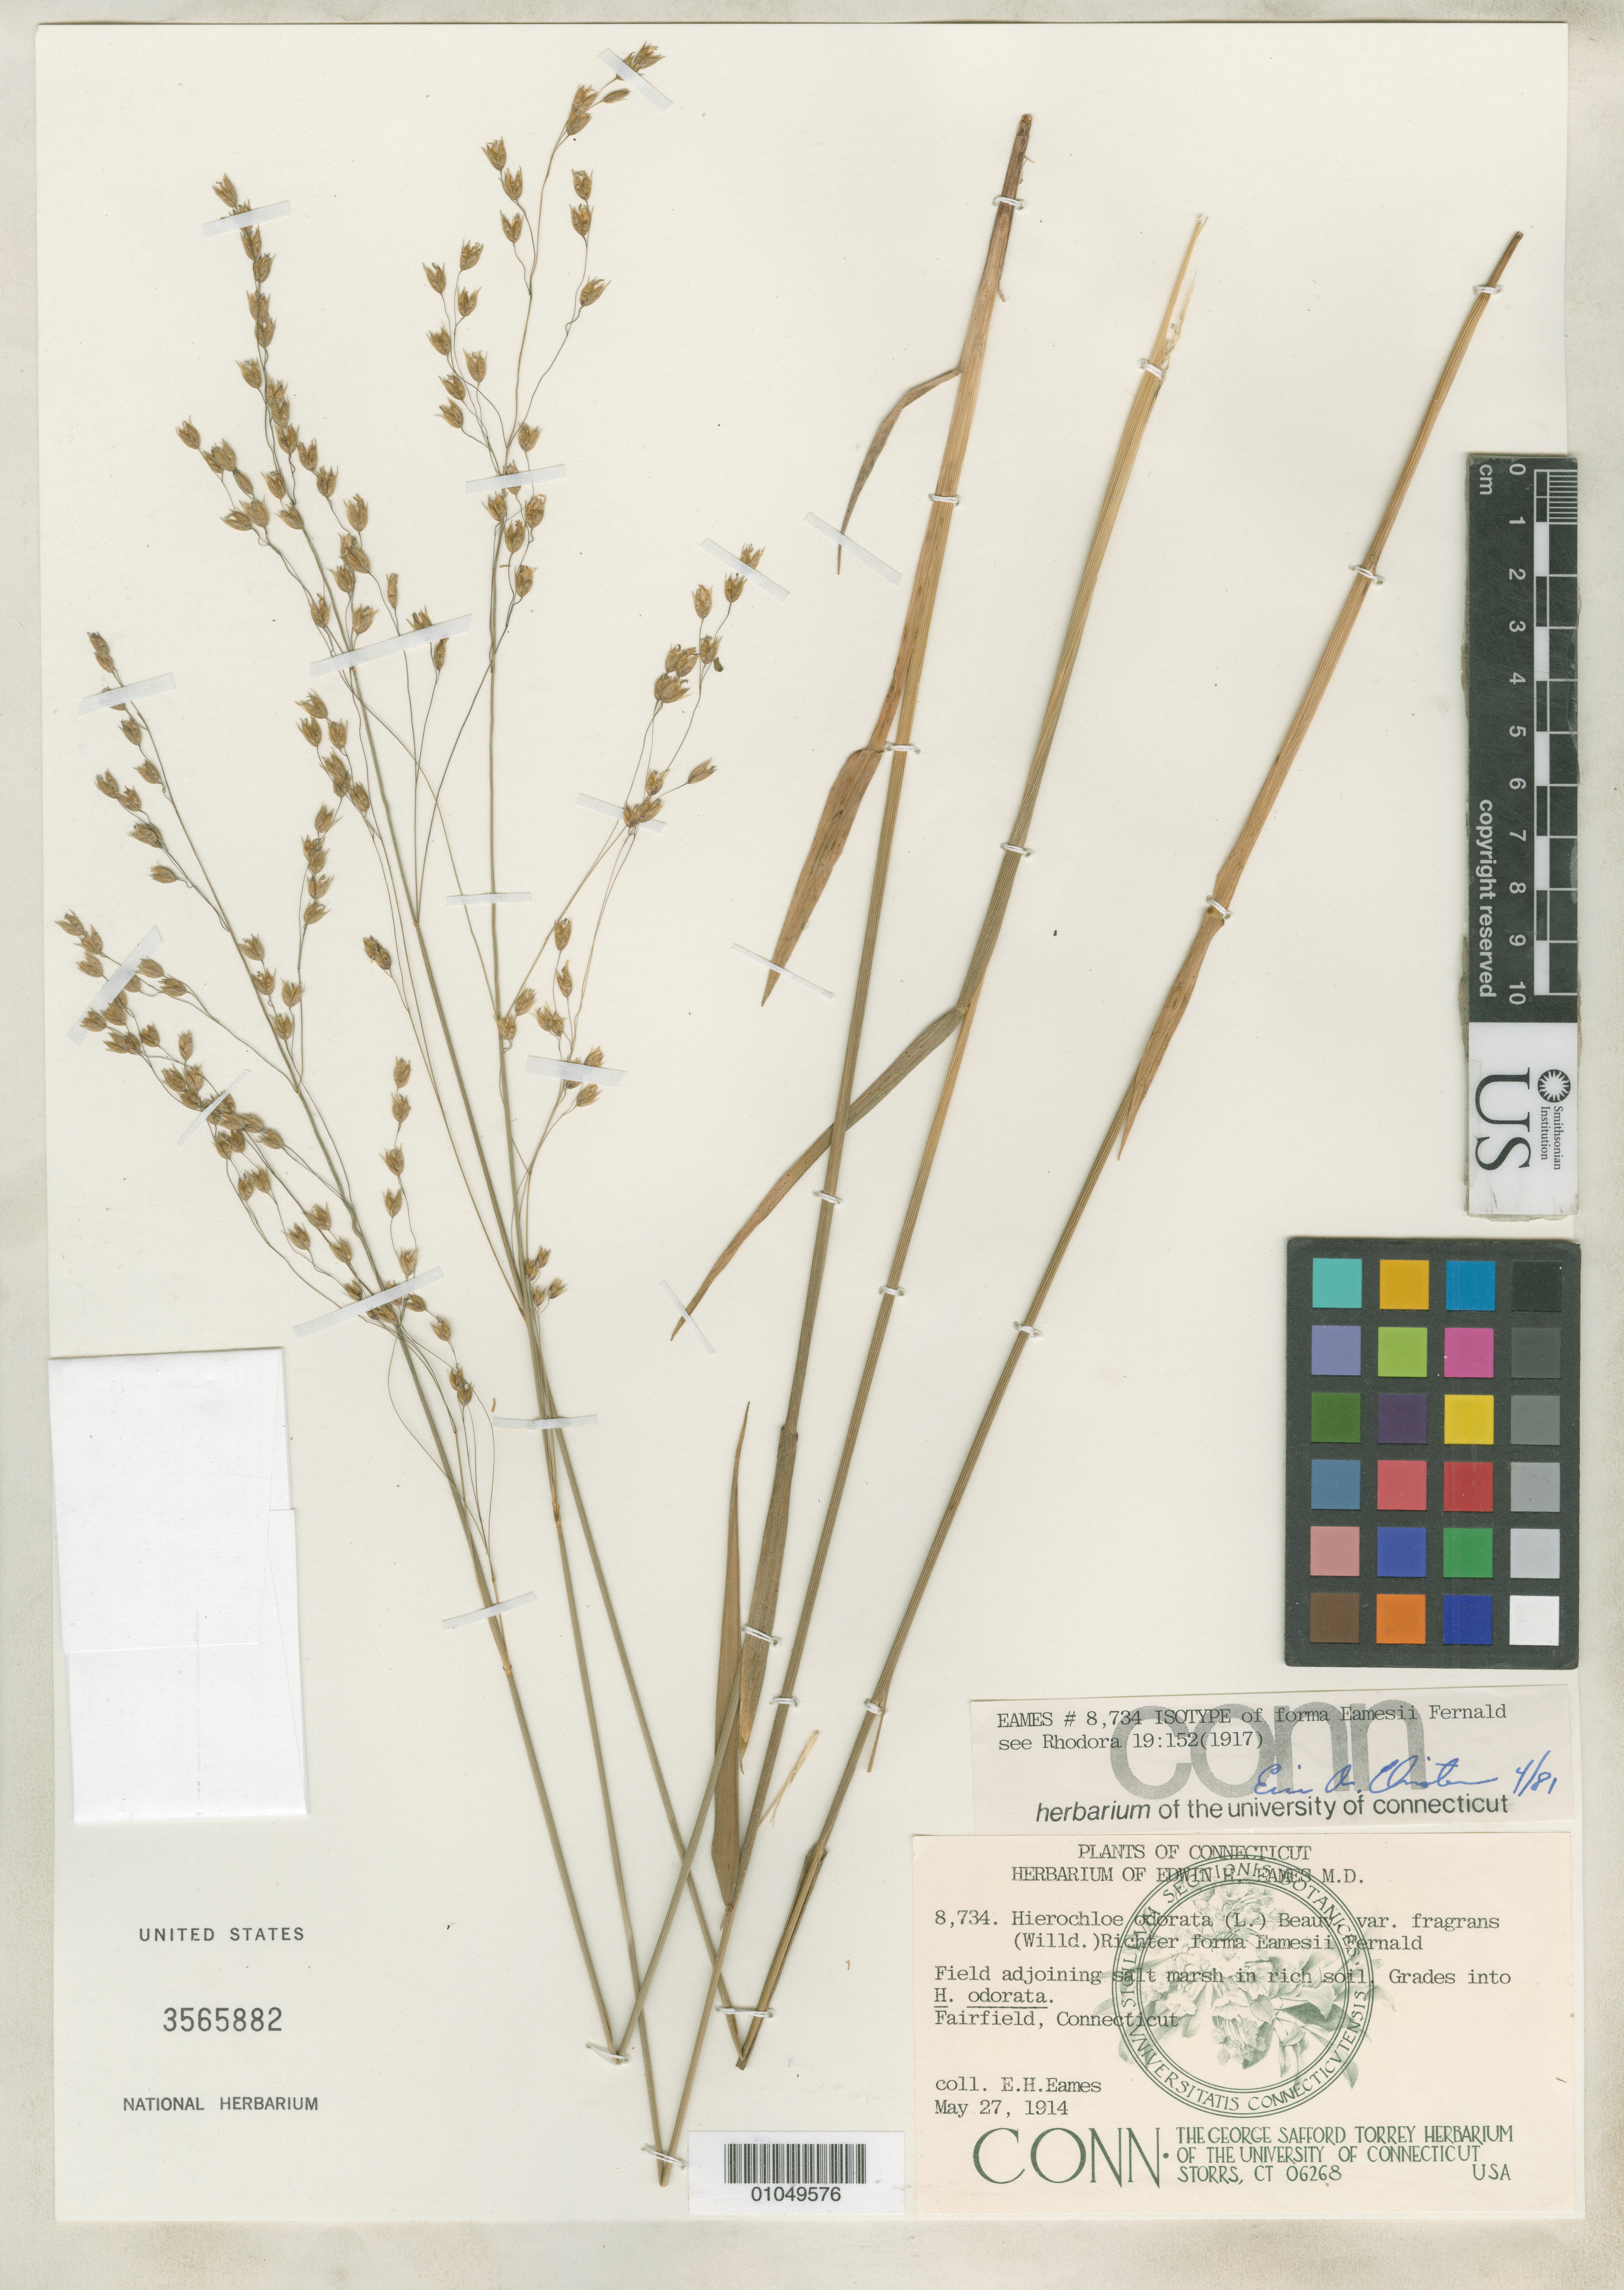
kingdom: Plantae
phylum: Tracheophyta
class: Liliopsida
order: Poales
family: Poaceae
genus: Hierochloe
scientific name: Hierochloe odorata f. eamesii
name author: Fernald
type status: Isotype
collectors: E. H. Eames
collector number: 8734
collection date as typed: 27 May 1914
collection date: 1914-05-27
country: United States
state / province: Connecticut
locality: Fairfield.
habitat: Field adjoining salt marsh in rich soil.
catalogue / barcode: US 3565882